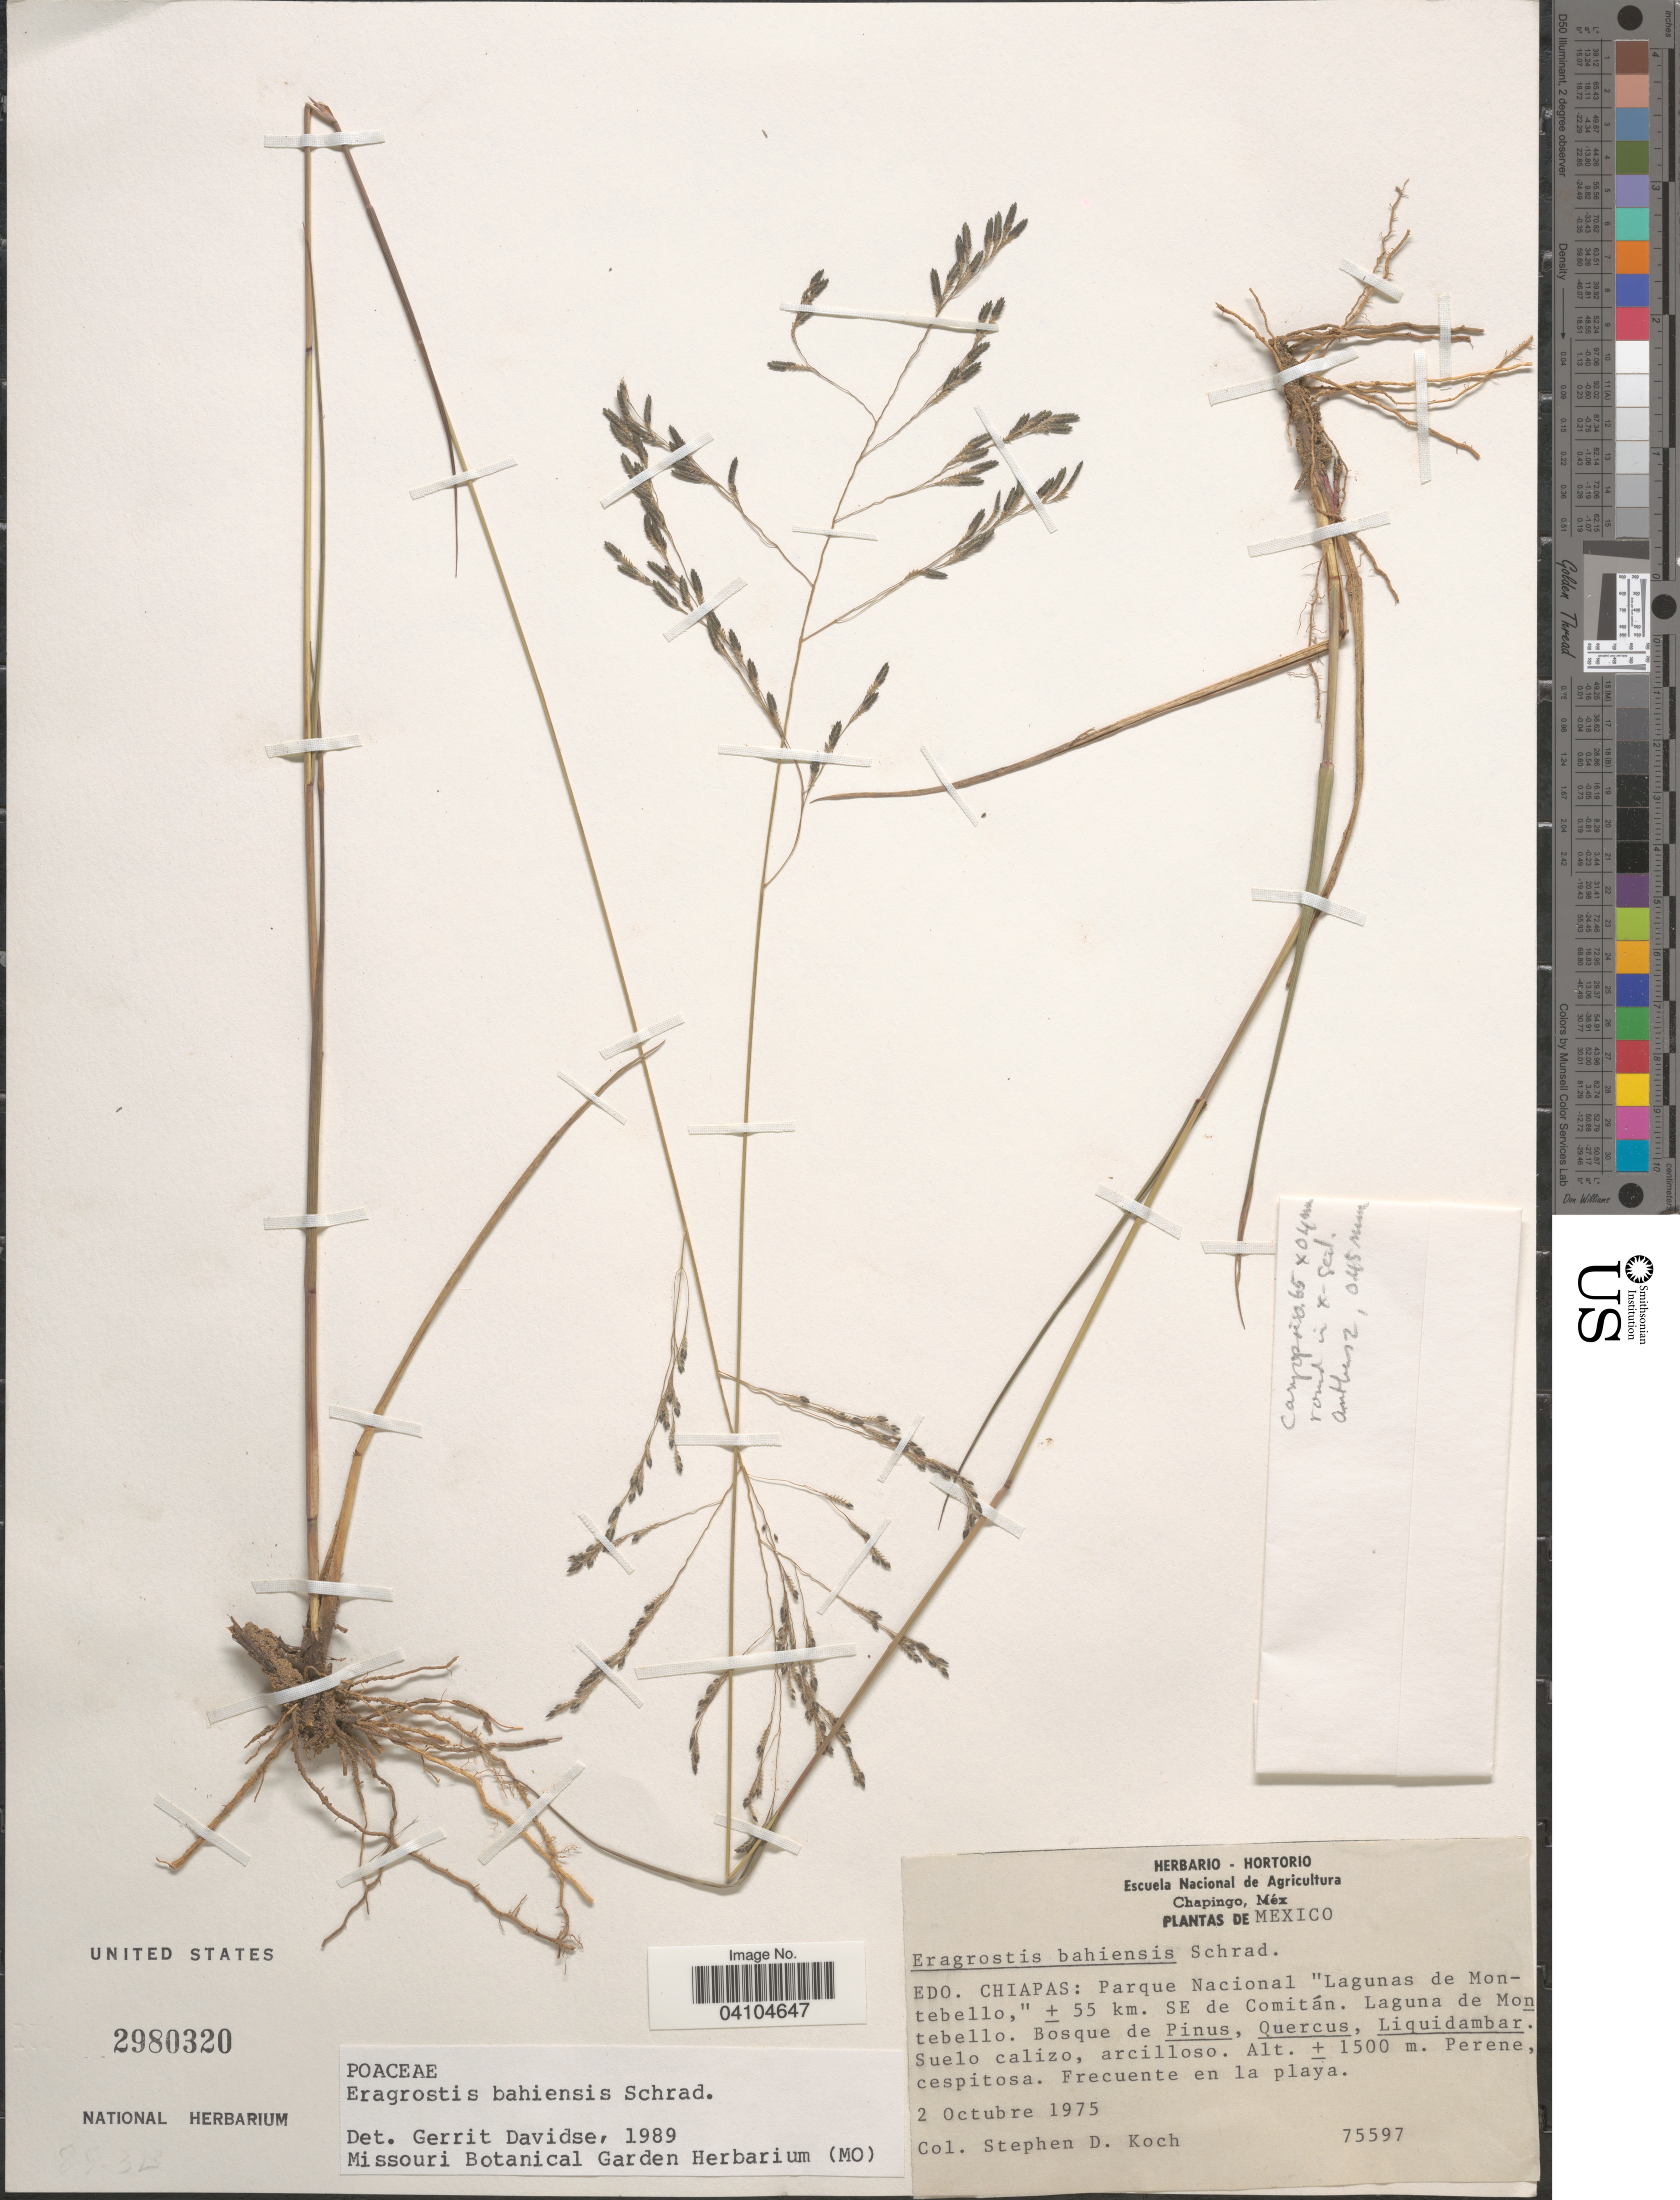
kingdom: Plantae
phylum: Tracheophyta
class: Liliopsida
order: Poales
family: Poaceae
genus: Eragrostis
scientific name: Eragrostis bahiensis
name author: Schrad. ex Schult.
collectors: S. D. Koch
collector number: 75597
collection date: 1975-10-02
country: Mexico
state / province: Chiapas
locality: Parque Nacional "Lagunas de Montebello," ± 55 km. SE de Comitán. Laguna de Montebello.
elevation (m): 1500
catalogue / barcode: US 2980320